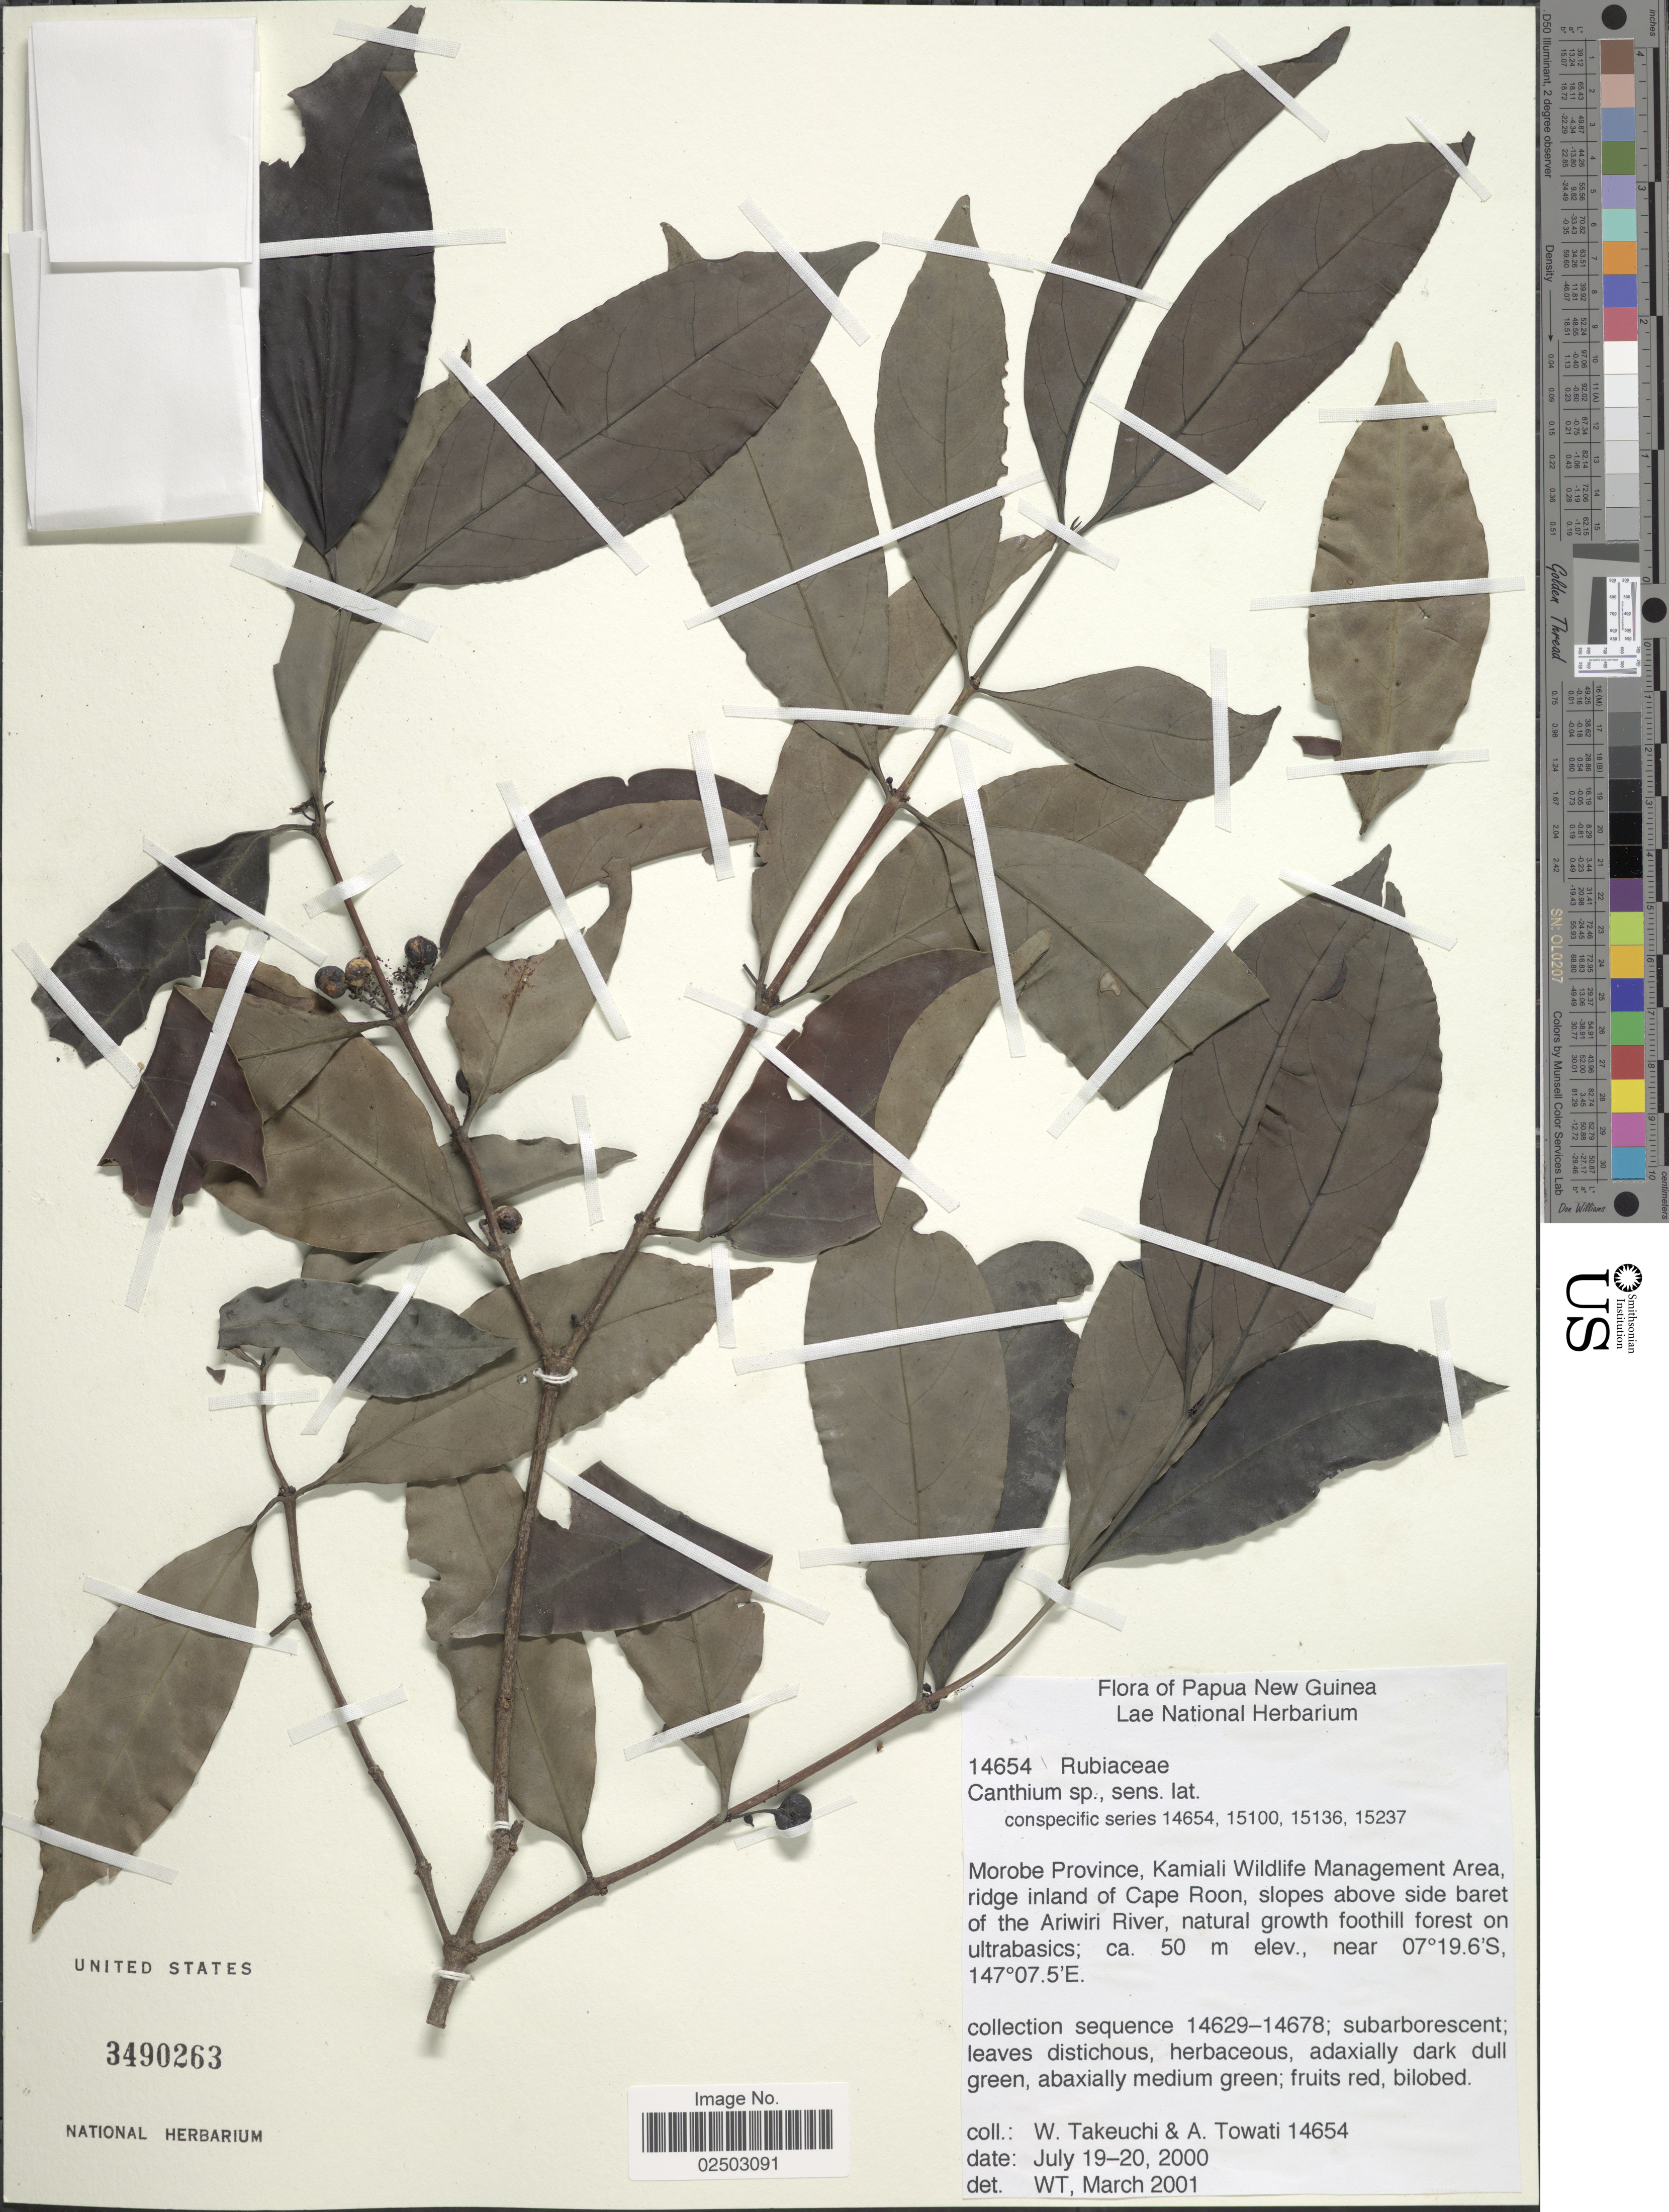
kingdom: Plantae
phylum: Tracheophyta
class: Magnoliopsida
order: Gentianales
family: Rubiaceae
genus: Bridsonia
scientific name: Bridsonia chamaedendrum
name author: (Kuntze) Verstraete & A.E. van Wyk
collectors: W. Takeuchi & A. Towati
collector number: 14654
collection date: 2000-07-19/2000-07-20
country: Papua New Guinea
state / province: Morobe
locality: Kamiali Wildlife Management Area, ridge inland of Cape Roon, slopes above side baret of the Ariwiri River, natural growth foothill forest on ultrabasics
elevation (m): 50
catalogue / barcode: US 3490263